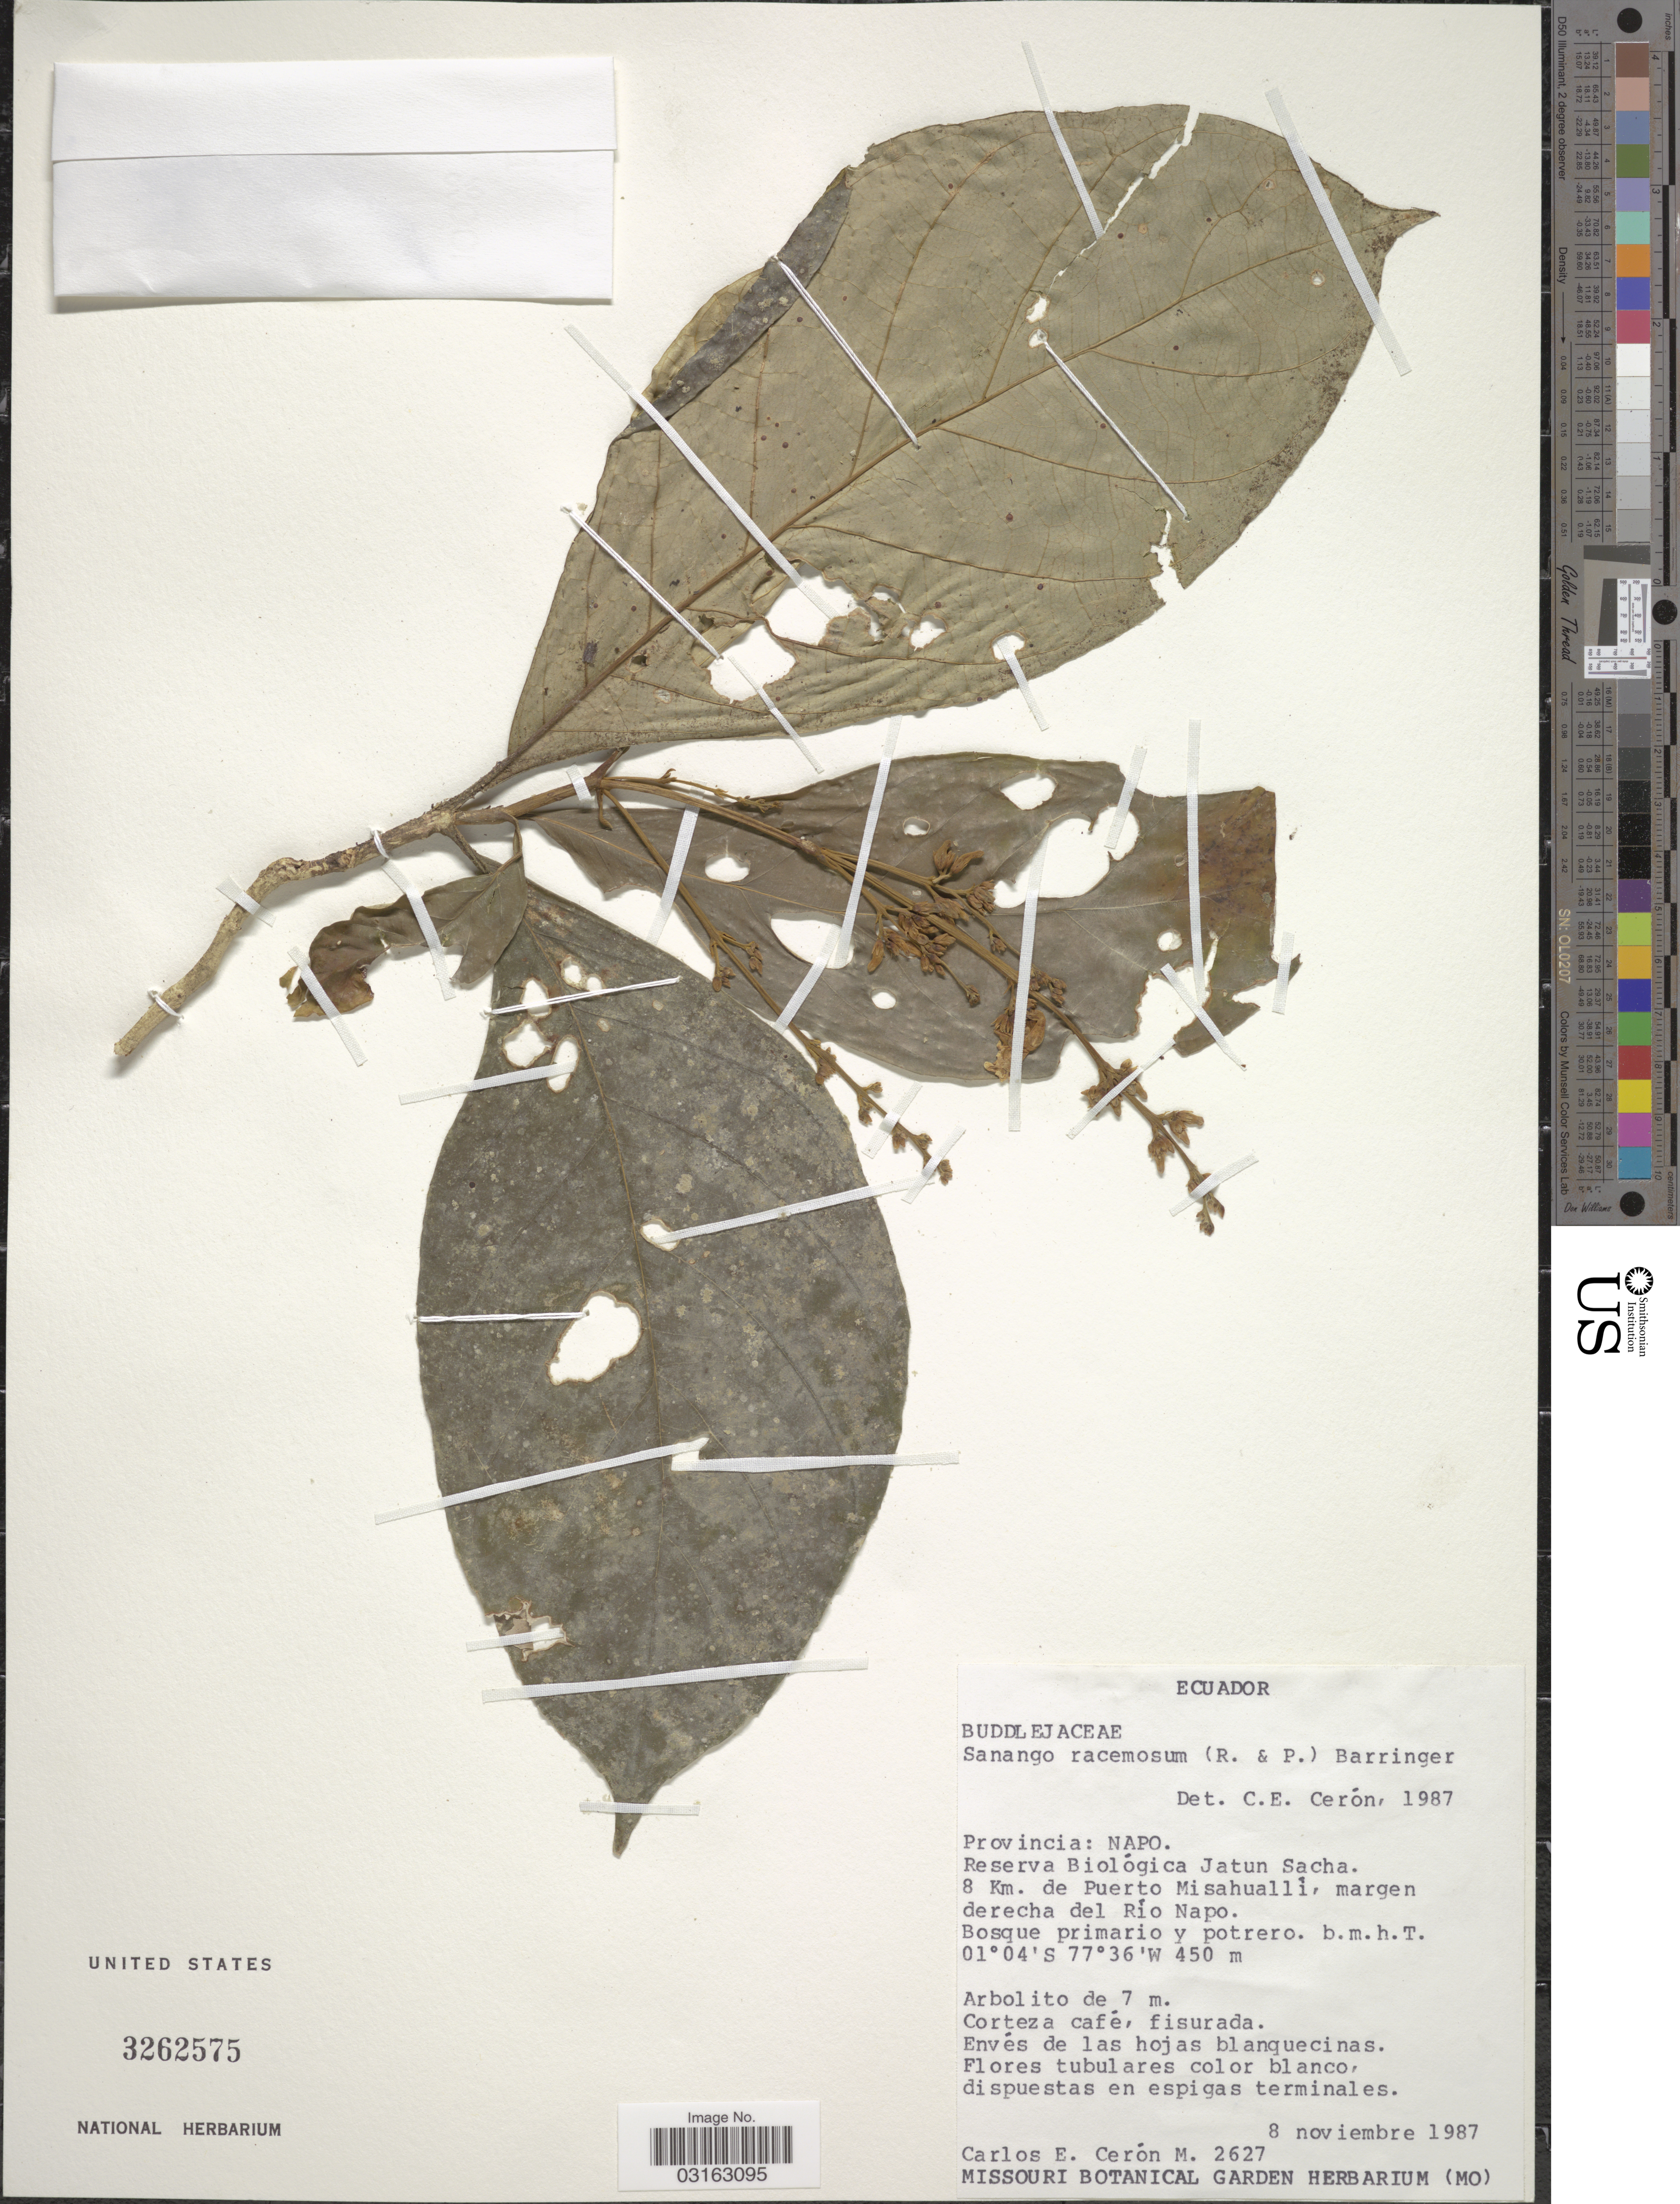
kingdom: Plantae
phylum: Tracheophyta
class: Magnoliopsida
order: Lamiales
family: Gesneriaceae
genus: Sanango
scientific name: Sanango racemosum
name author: (Ruiz & Pav.) Barringer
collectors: C. E. Cerón M.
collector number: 2627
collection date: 1987-11-08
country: Ecuador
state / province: Napo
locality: Provincia: Napo. Reserva Biológica Jatun Sacha. 8 Km. de Puerto Misahualli, margen derecha del Río Napo.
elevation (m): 450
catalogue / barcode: US 3262575